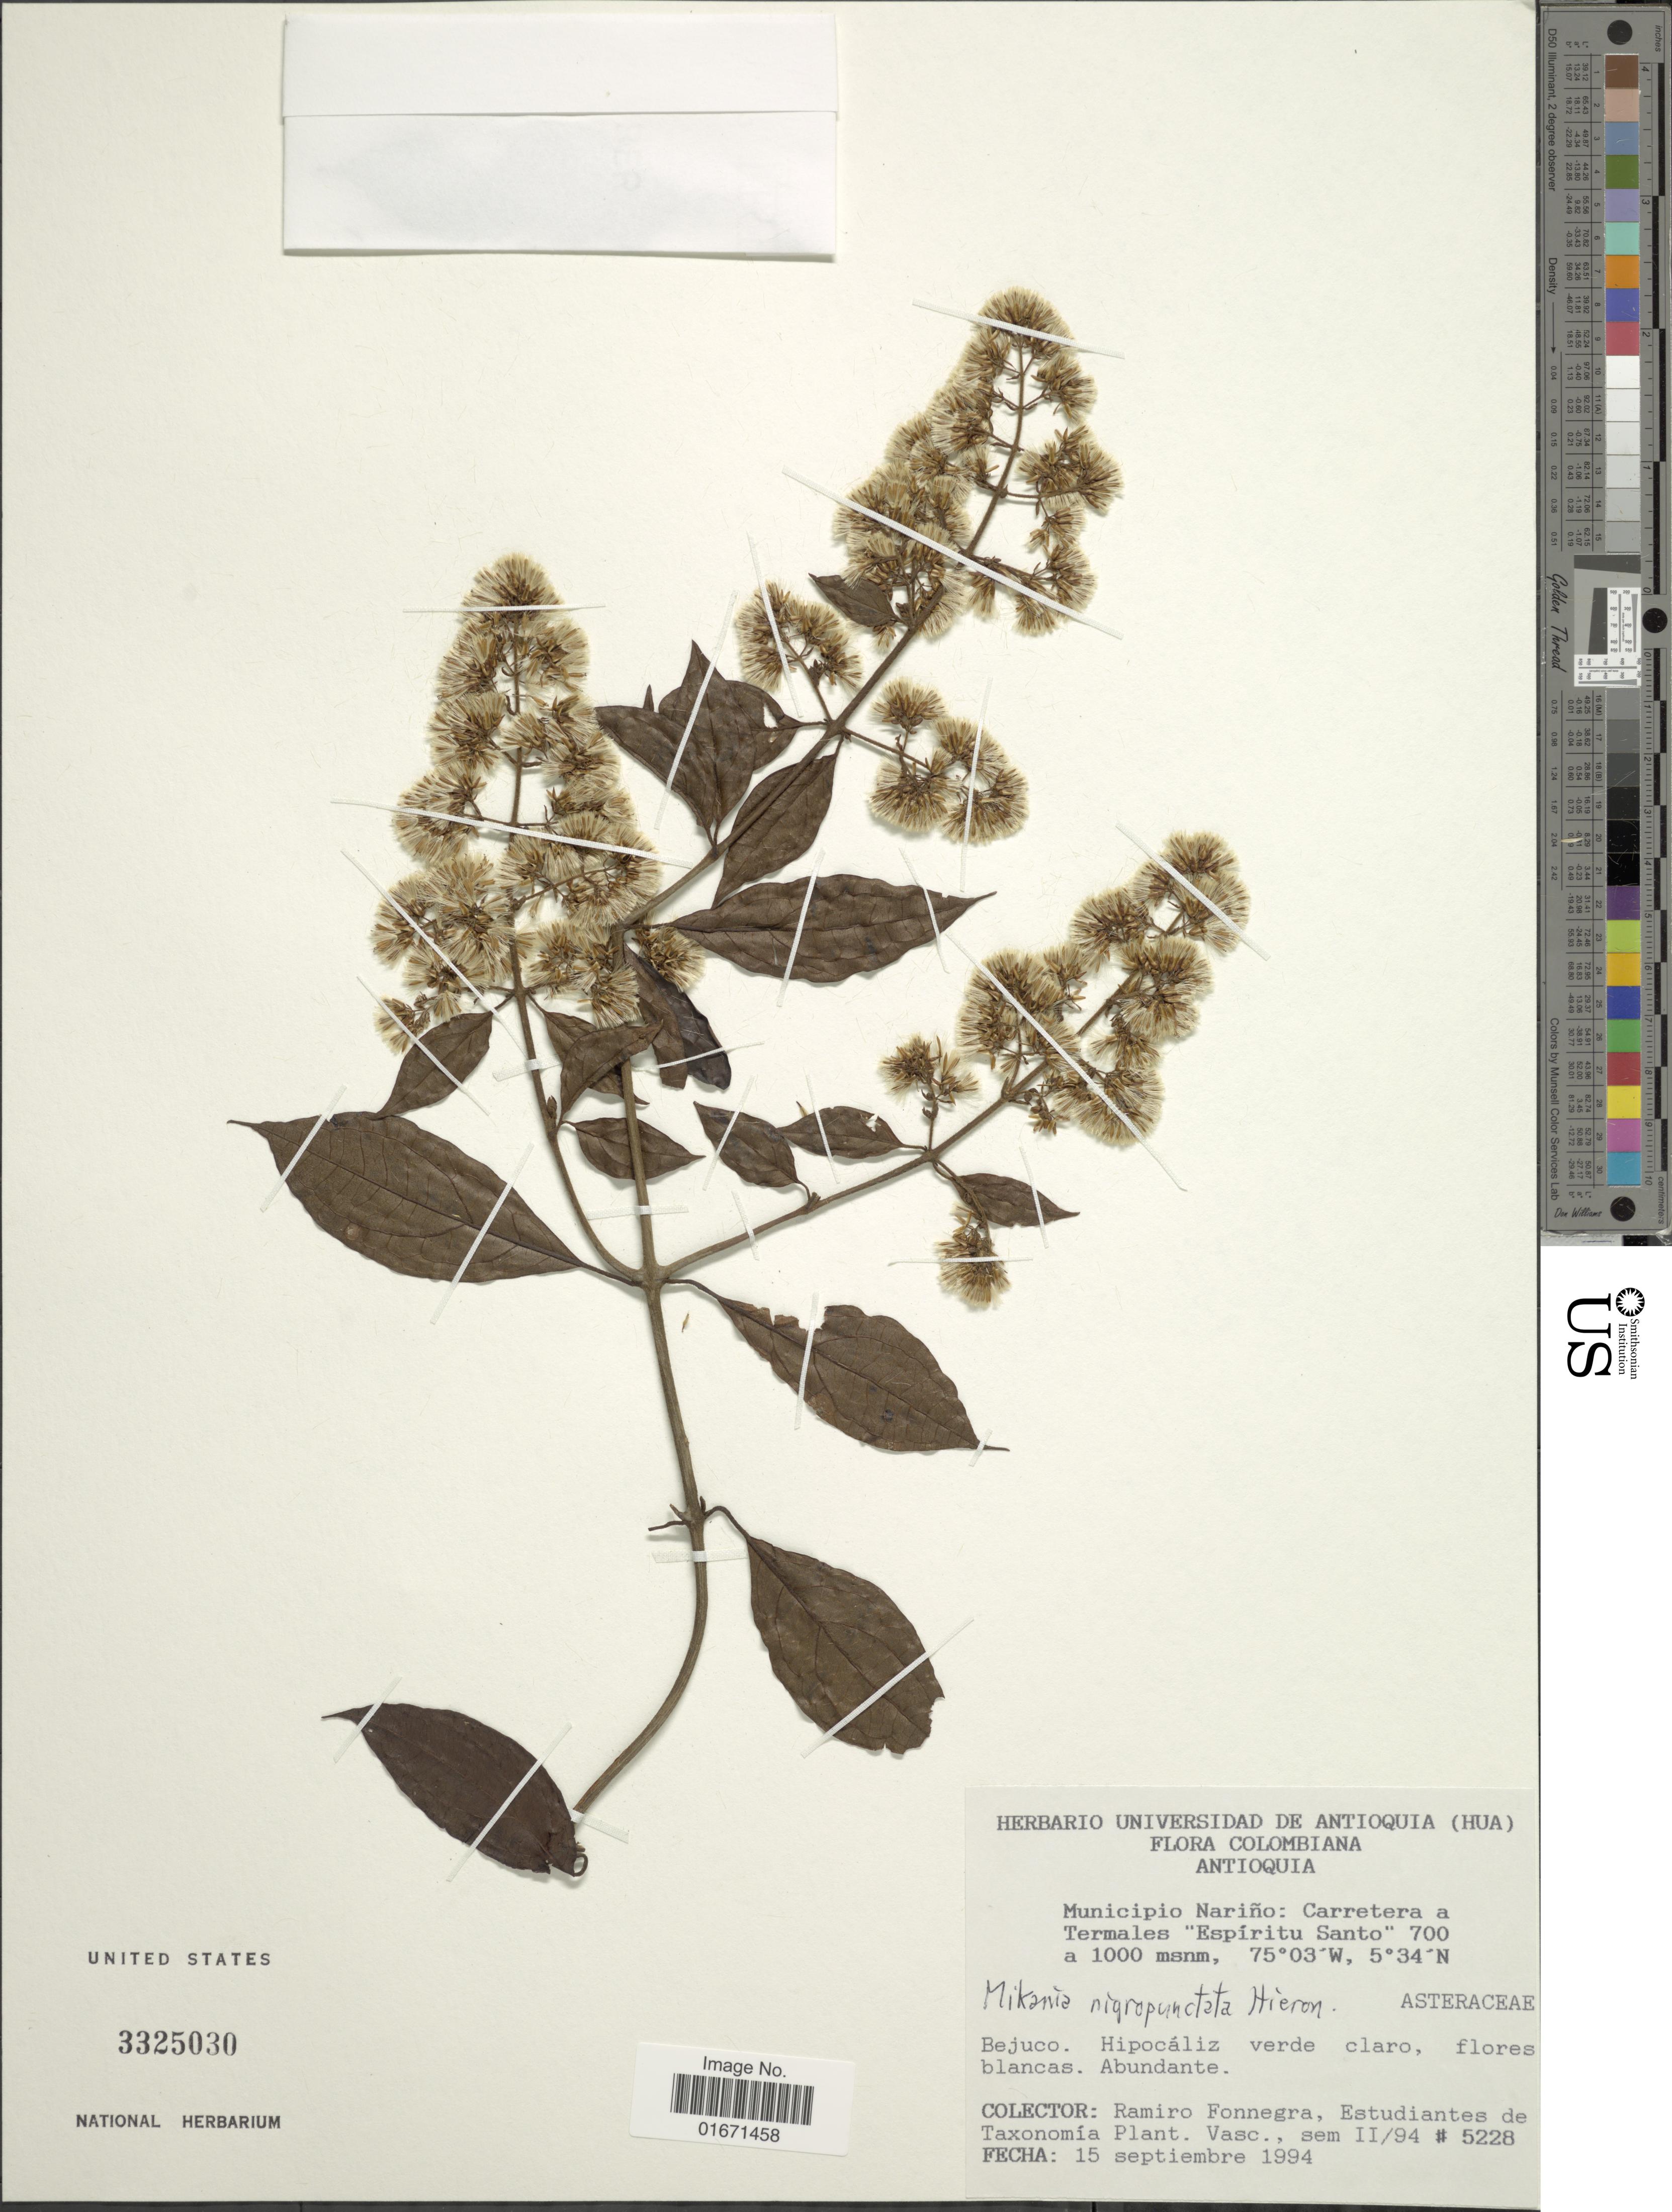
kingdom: Plantae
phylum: Tracheophyta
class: Magnoliopsida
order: Asterales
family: Asteraceae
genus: Mikania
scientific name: Mikania nigropunctulata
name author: Hieron.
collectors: R. Fonnegra G. & Estudiantes de Taxonomía de Plant. Vasculares sem., II/94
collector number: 5228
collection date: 1994-09-15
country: Colombia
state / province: Nariño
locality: Antioquia. Municipio Nariño: Carretera a Termales "Espiritu Santo"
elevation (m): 700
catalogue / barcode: US 3325030